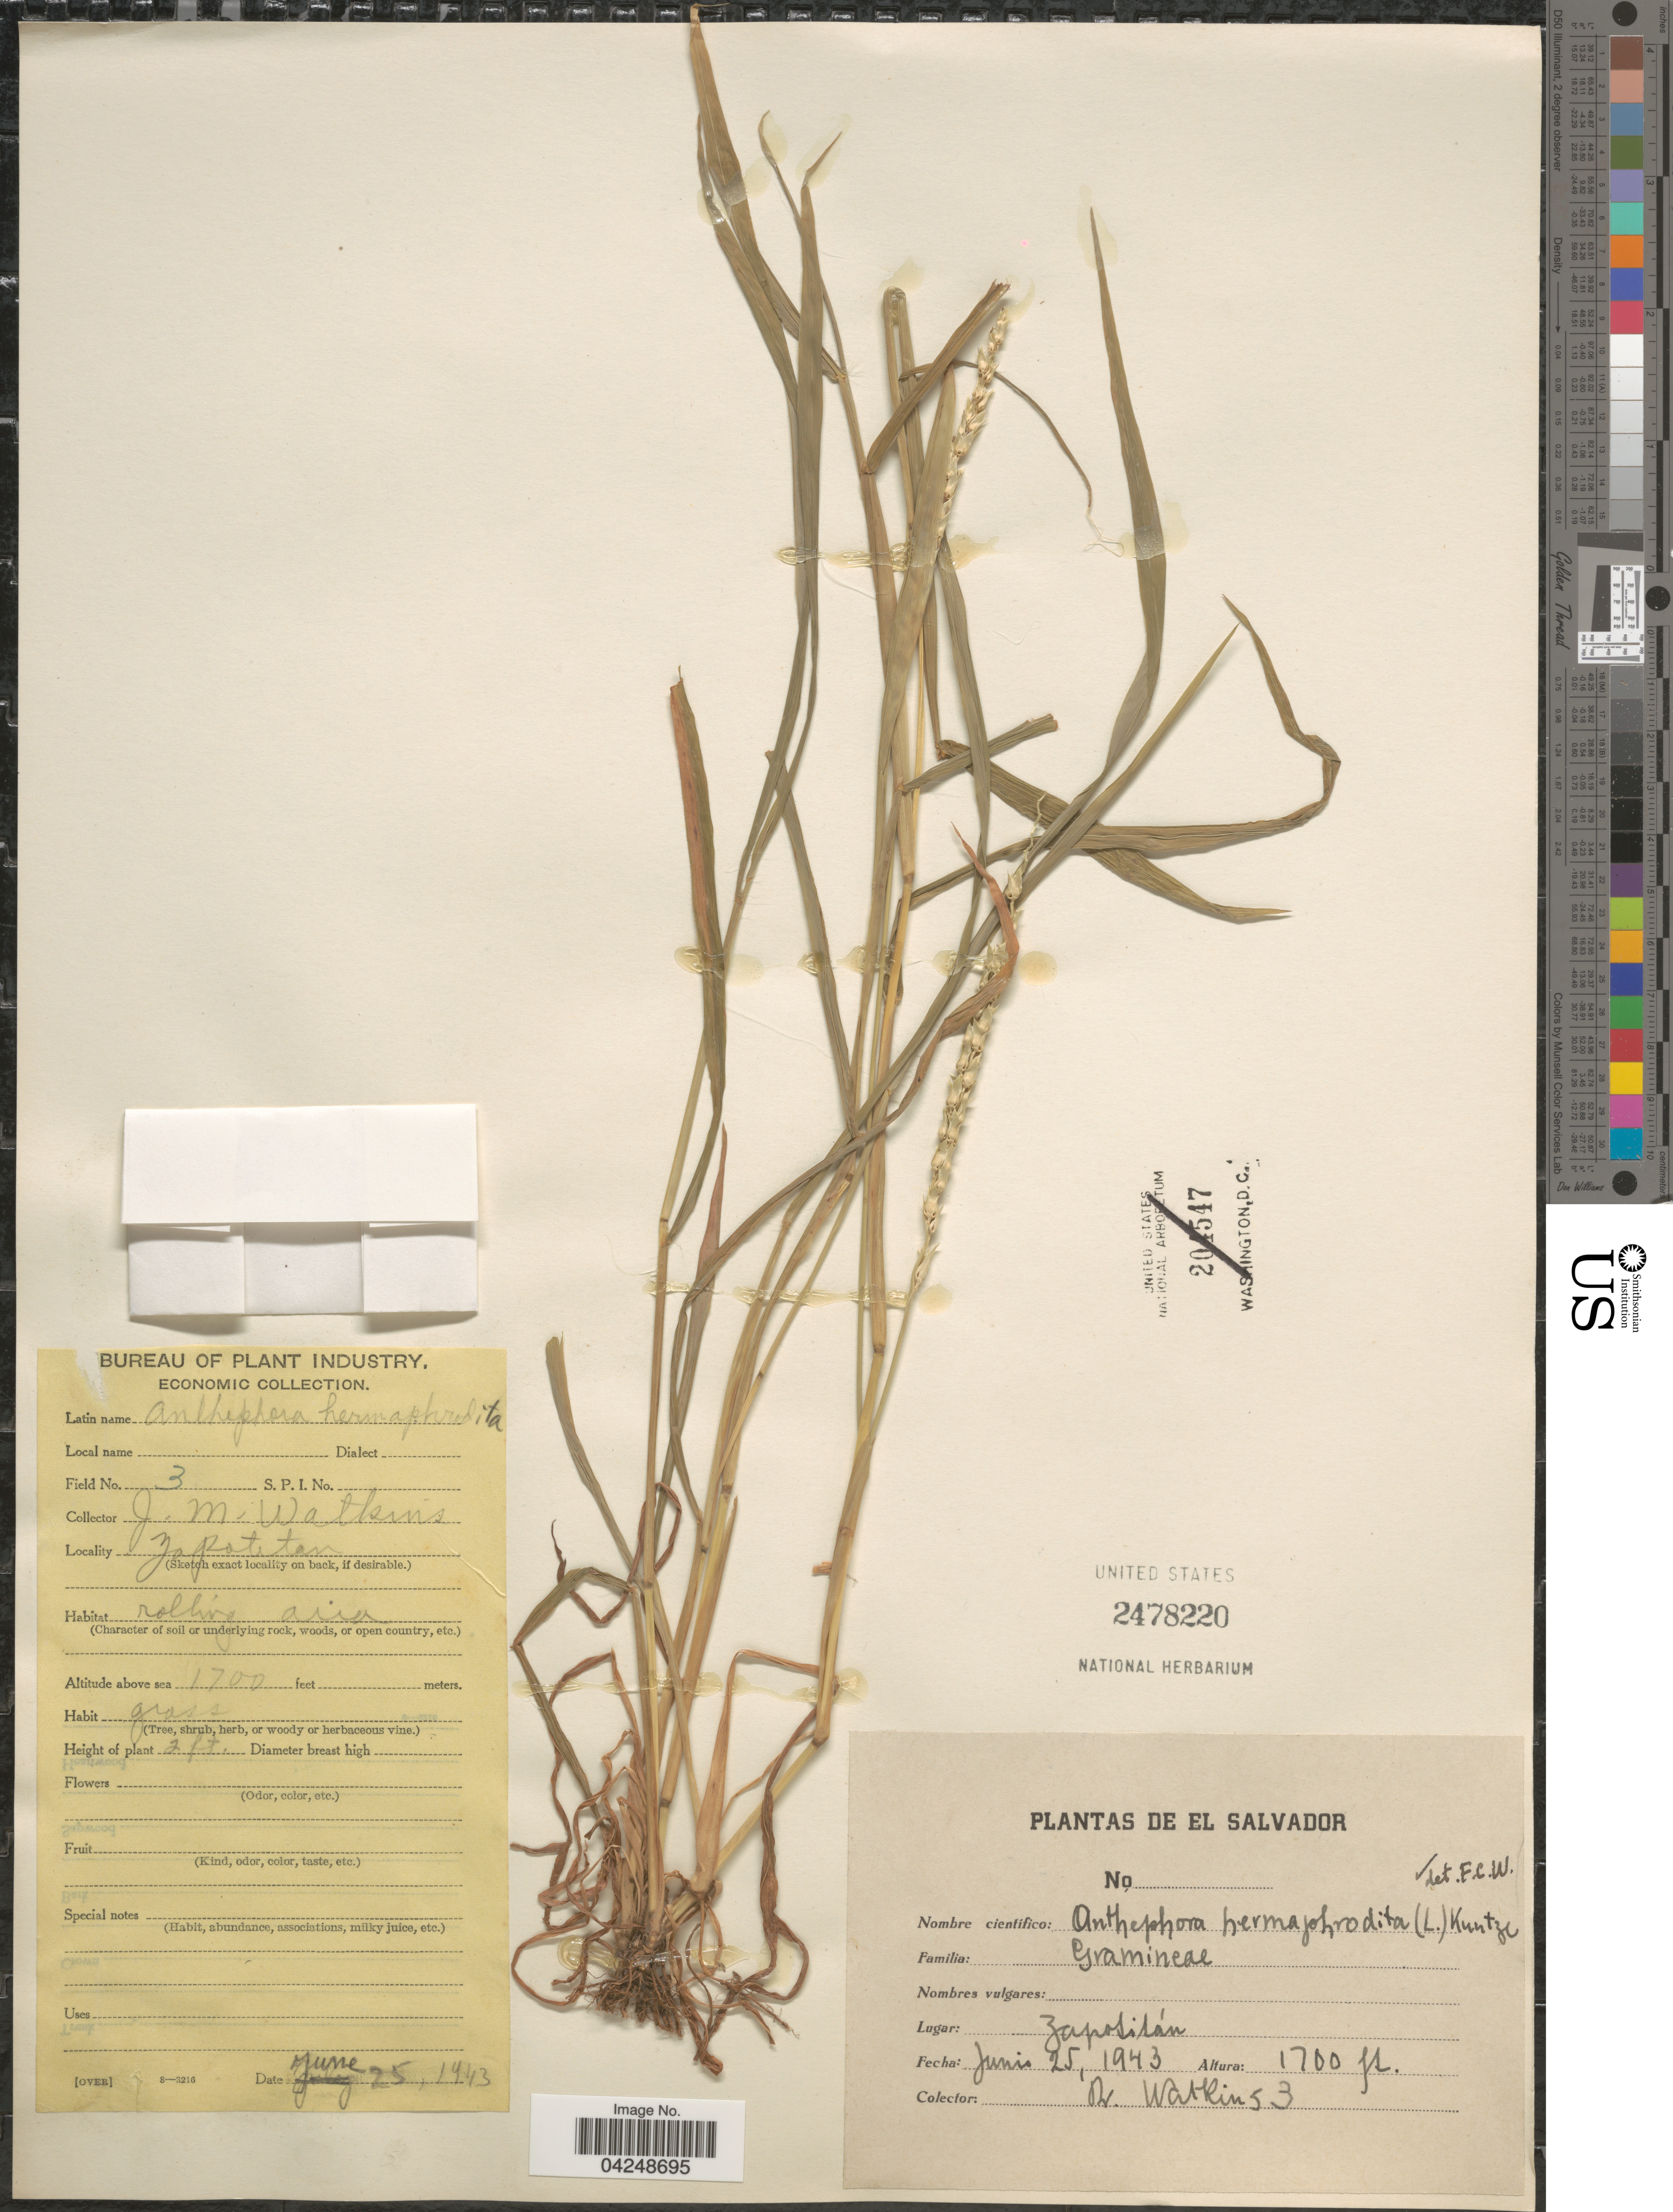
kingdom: Plantae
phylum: Tracheophyta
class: Liliopsida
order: Poales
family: Poaceae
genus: Anthephora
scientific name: Anthephora hermaphrodita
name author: (L.) Kuntze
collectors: J. Watkins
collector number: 3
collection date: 1943-06-25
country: El Salvador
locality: Zapotitán.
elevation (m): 518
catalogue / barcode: US 2478220